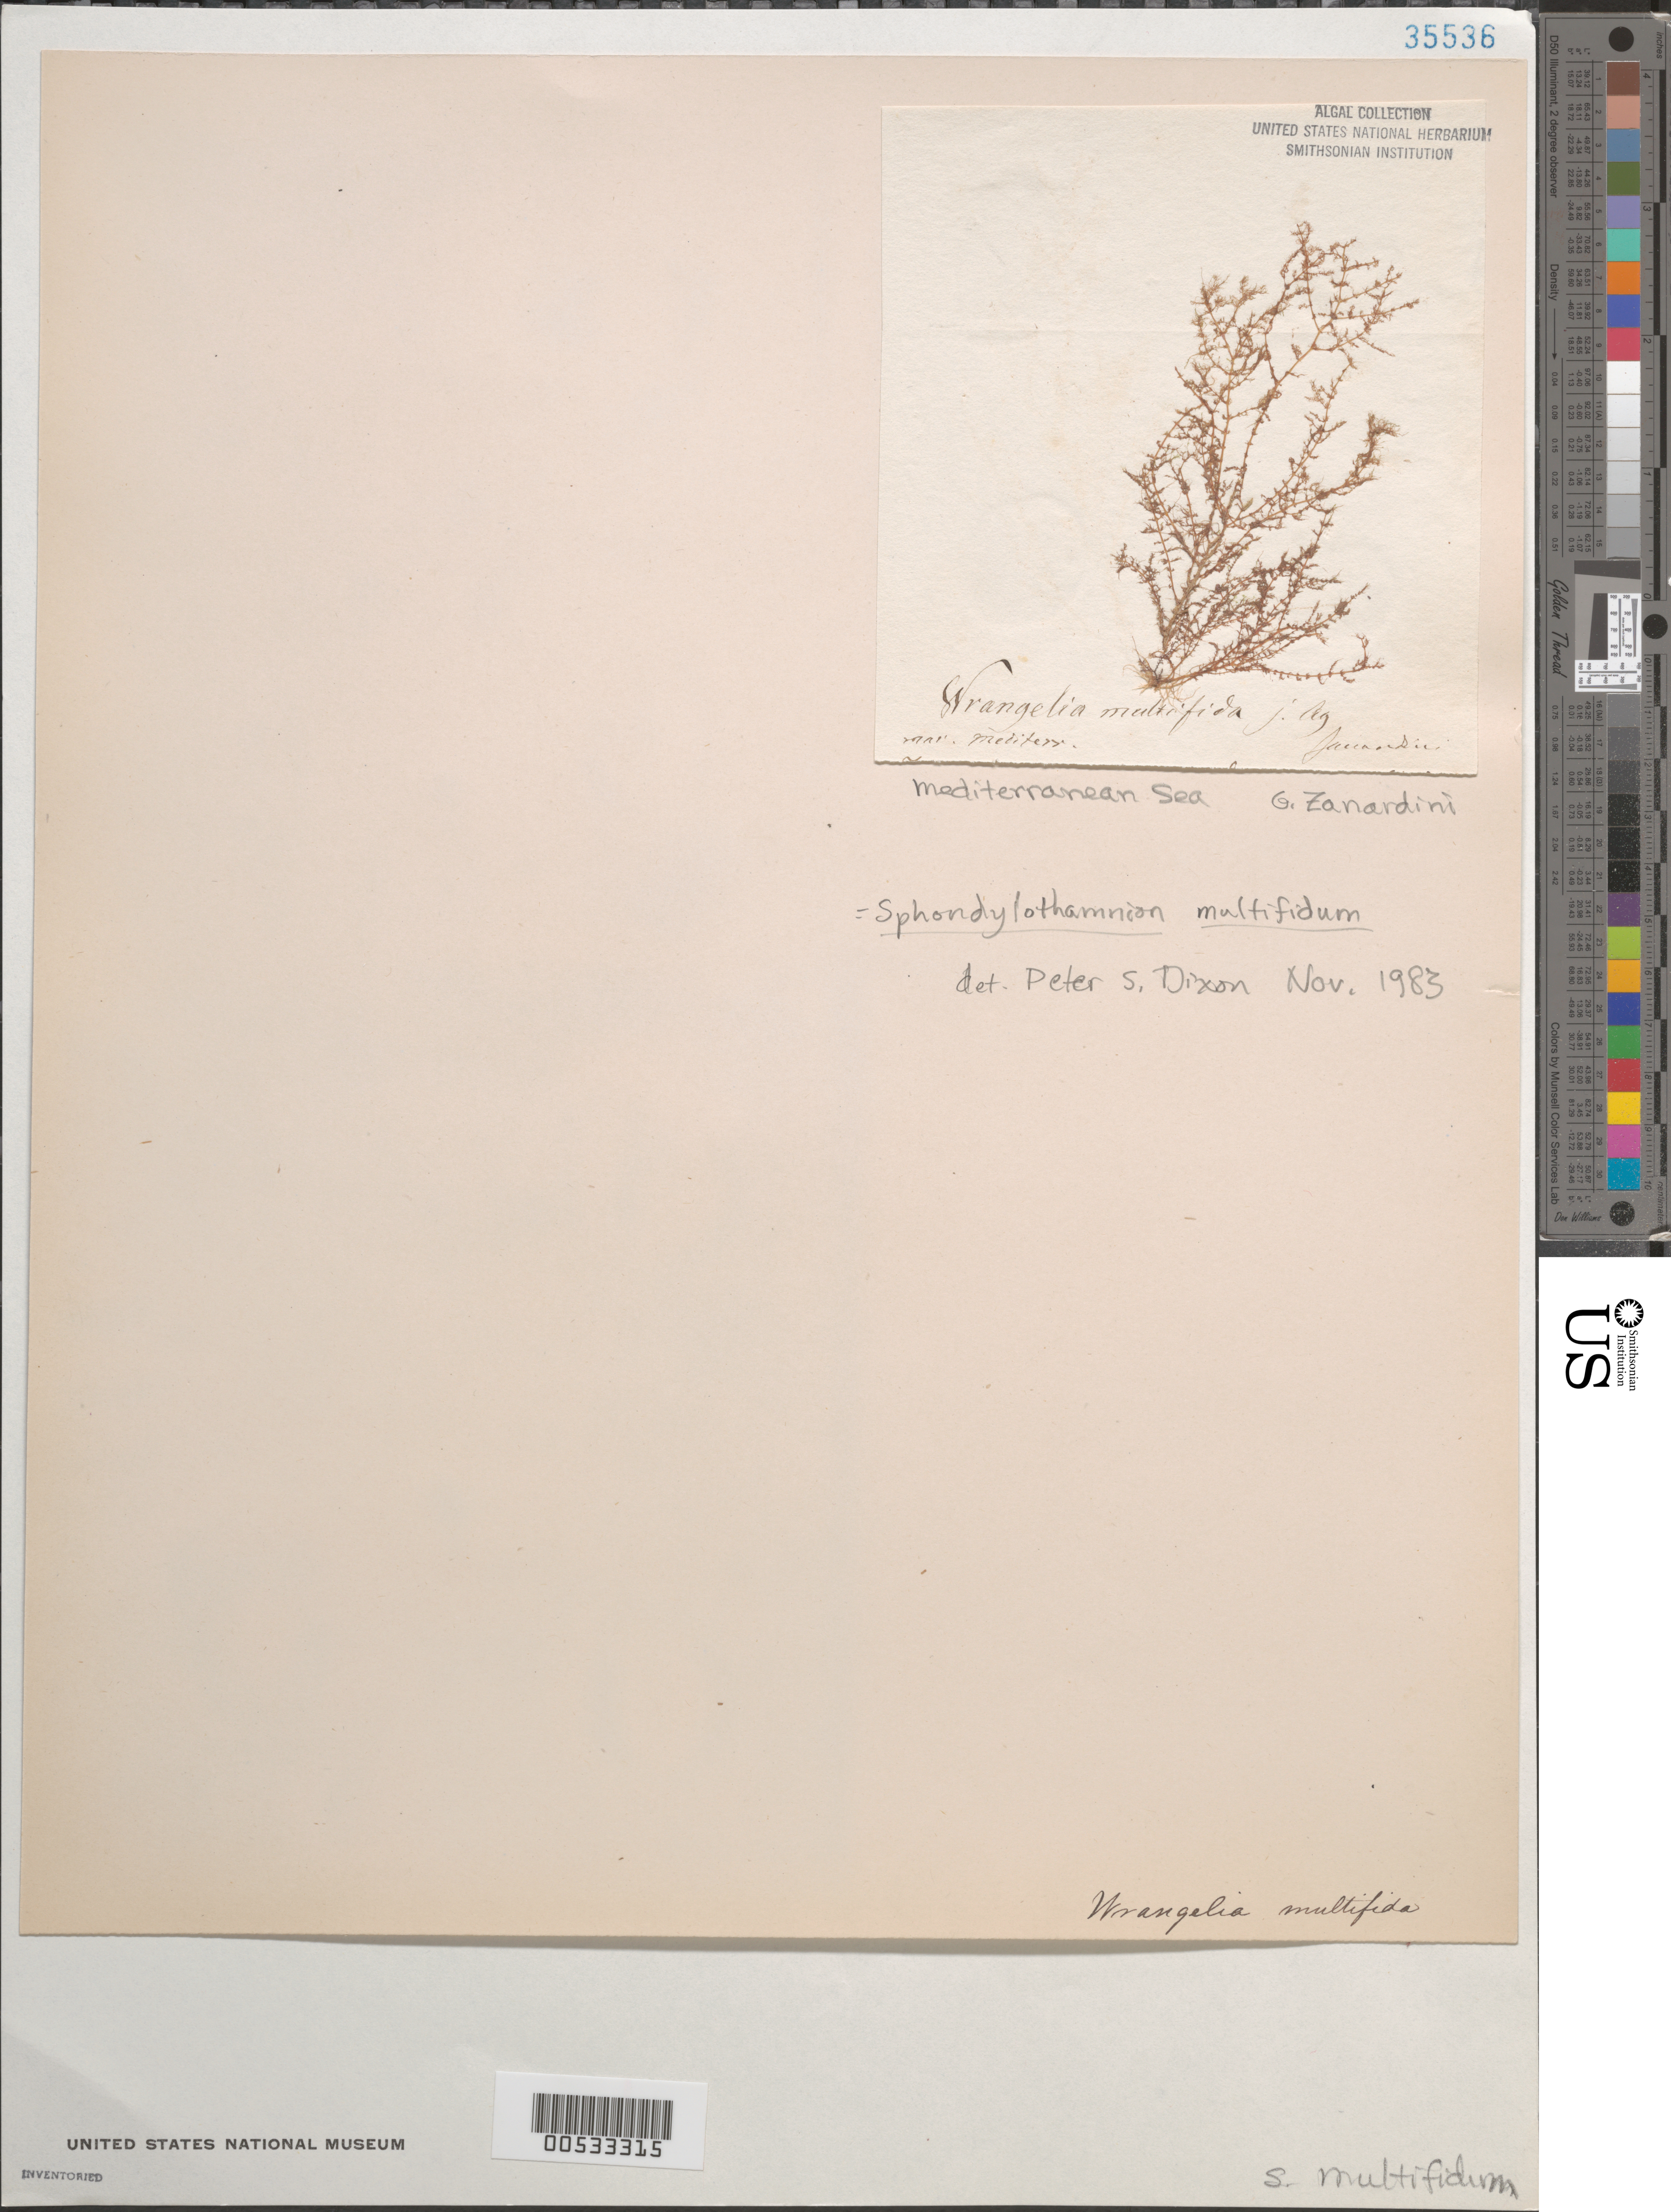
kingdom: Plantae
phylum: Rhodophyta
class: Florideophyceae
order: Ceramiales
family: Wrangeliaceae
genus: Sphondylothamnion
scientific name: Sphondylothamnion multifidum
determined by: Dixon, P. S.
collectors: G. Zanardini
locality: Mediterranean sea (mar. mediterr.)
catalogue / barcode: US 35536